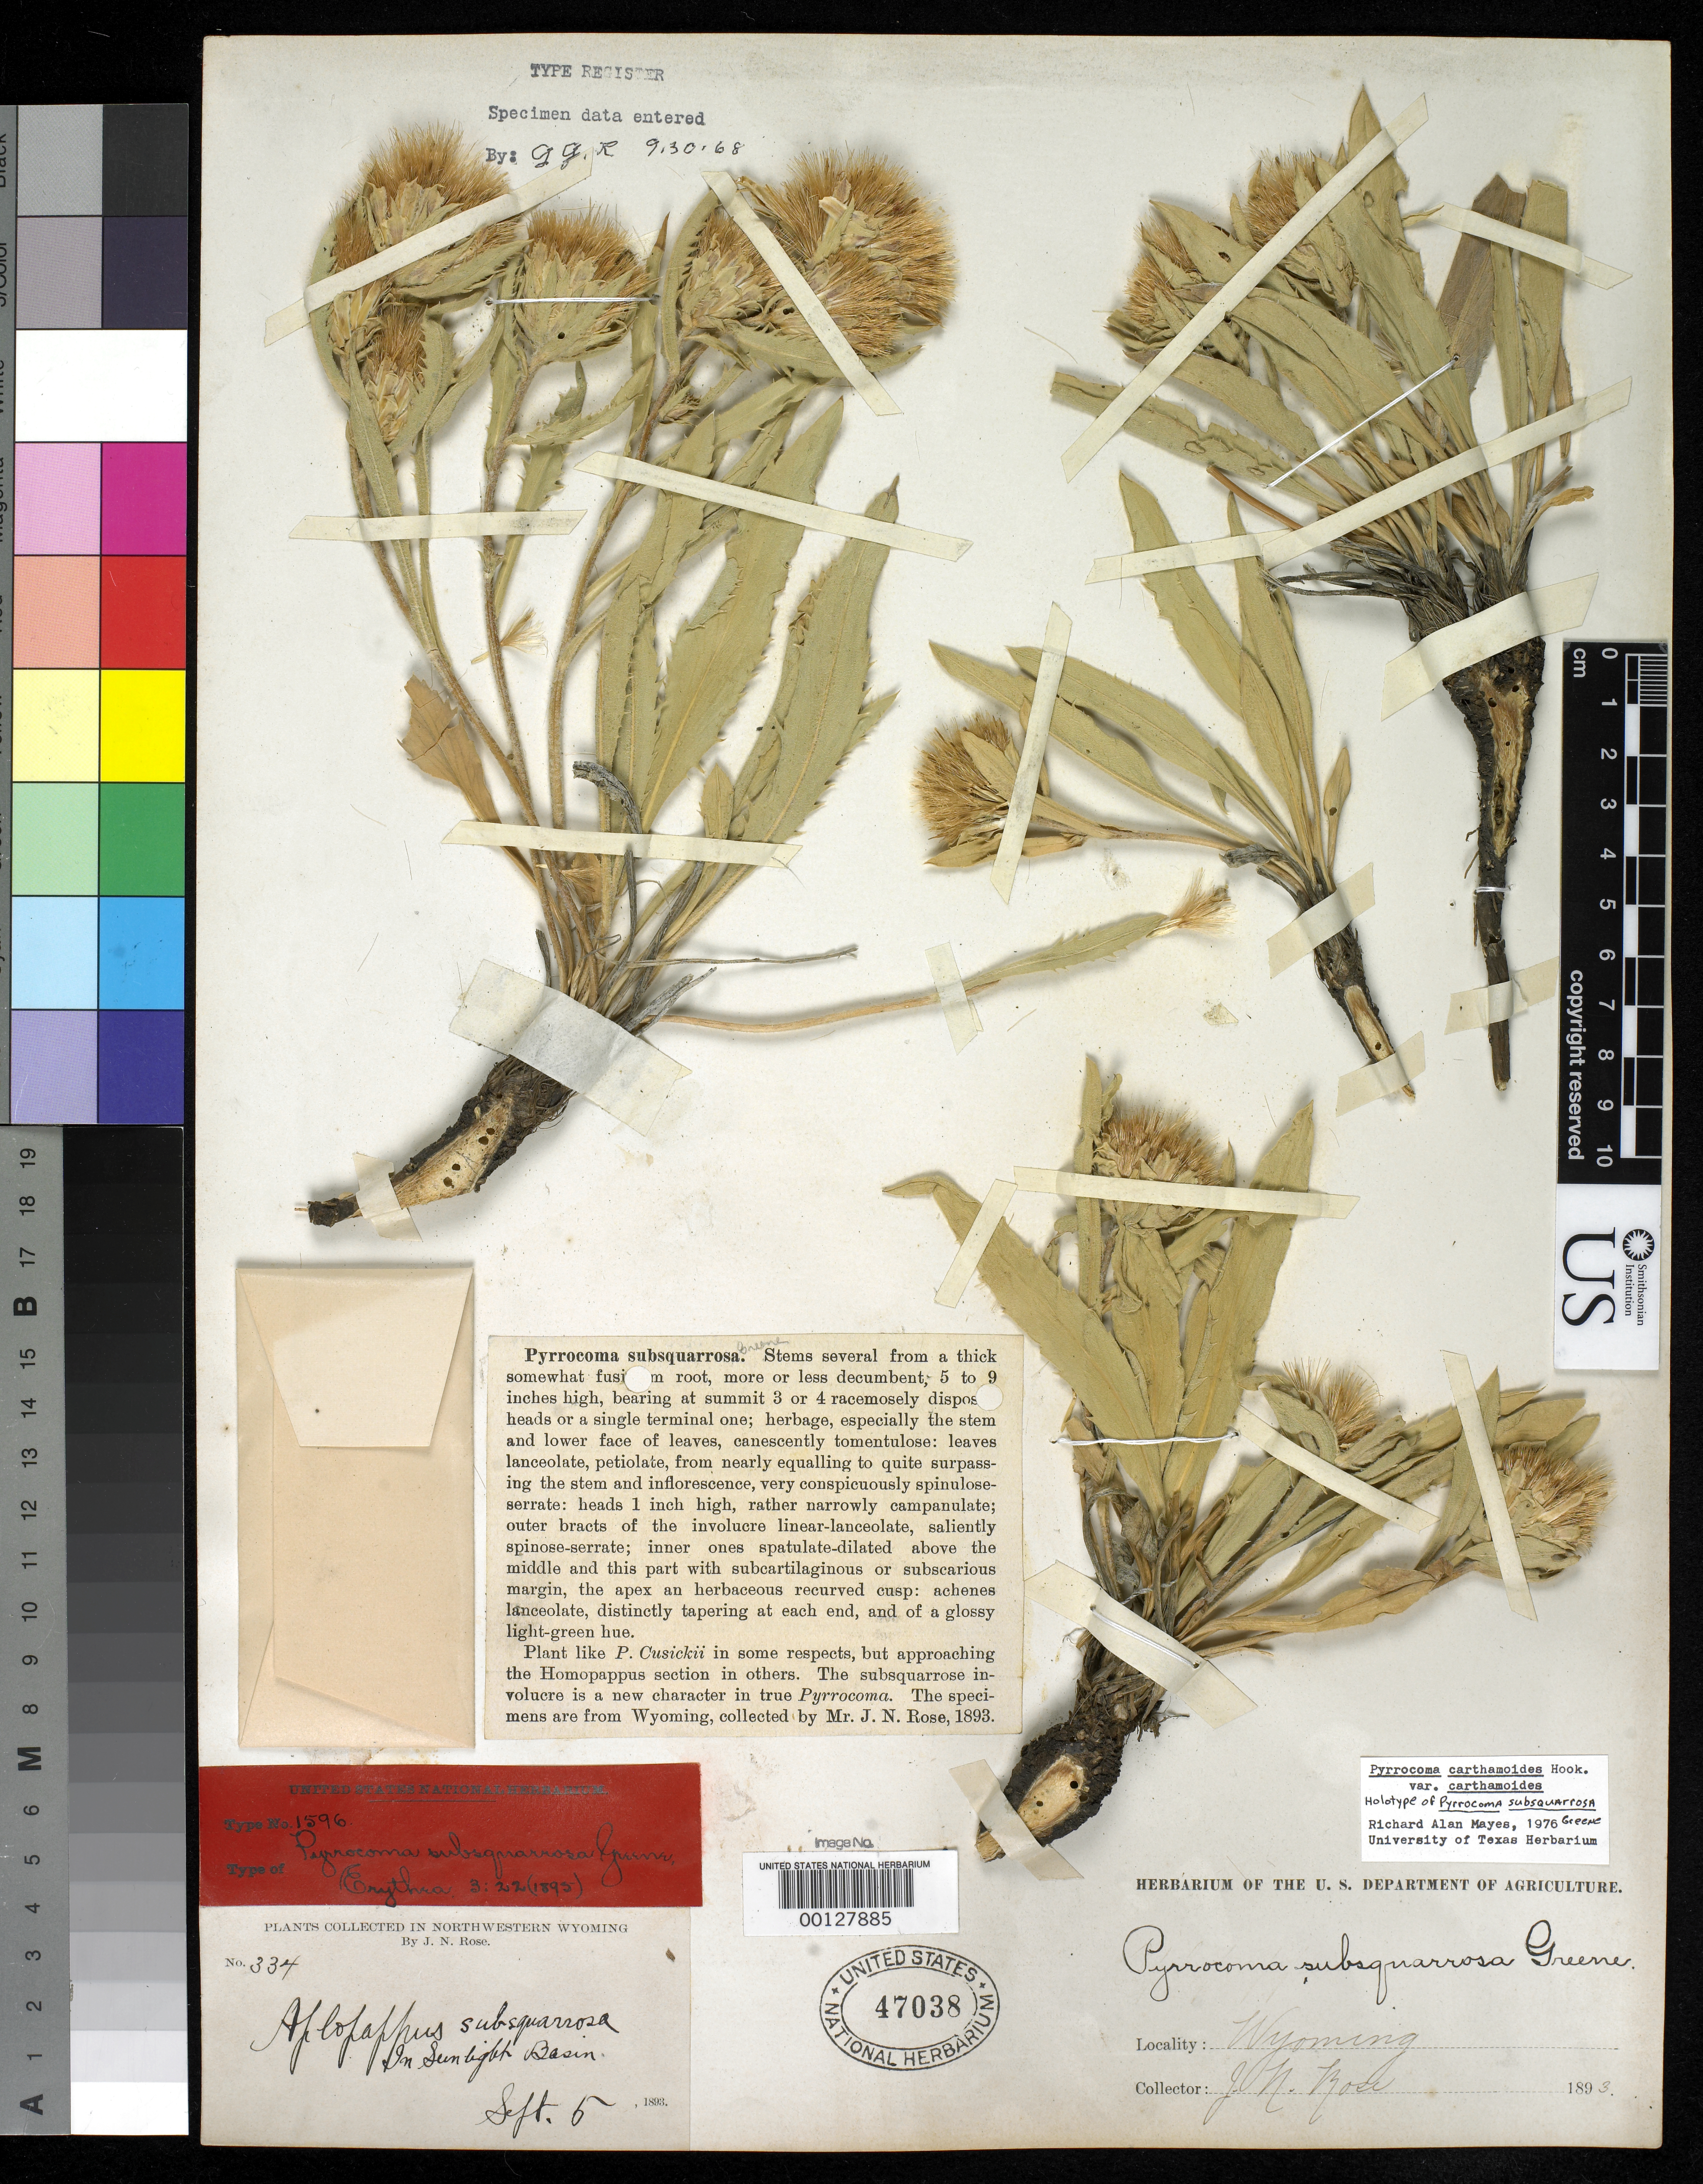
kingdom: Plantae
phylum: Tracheophyta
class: Magnoliopsida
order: Asterales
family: Asteraceae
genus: Pyrrocoma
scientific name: Pyrrocoma subsquarrosa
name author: Greene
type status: Type Collection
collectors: J. N. Rose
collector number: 334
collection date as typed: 05 Sep 1893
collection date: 1893-09-05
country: United States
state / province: Wyoming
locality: Sunlight Basin.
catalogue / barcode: US 47038